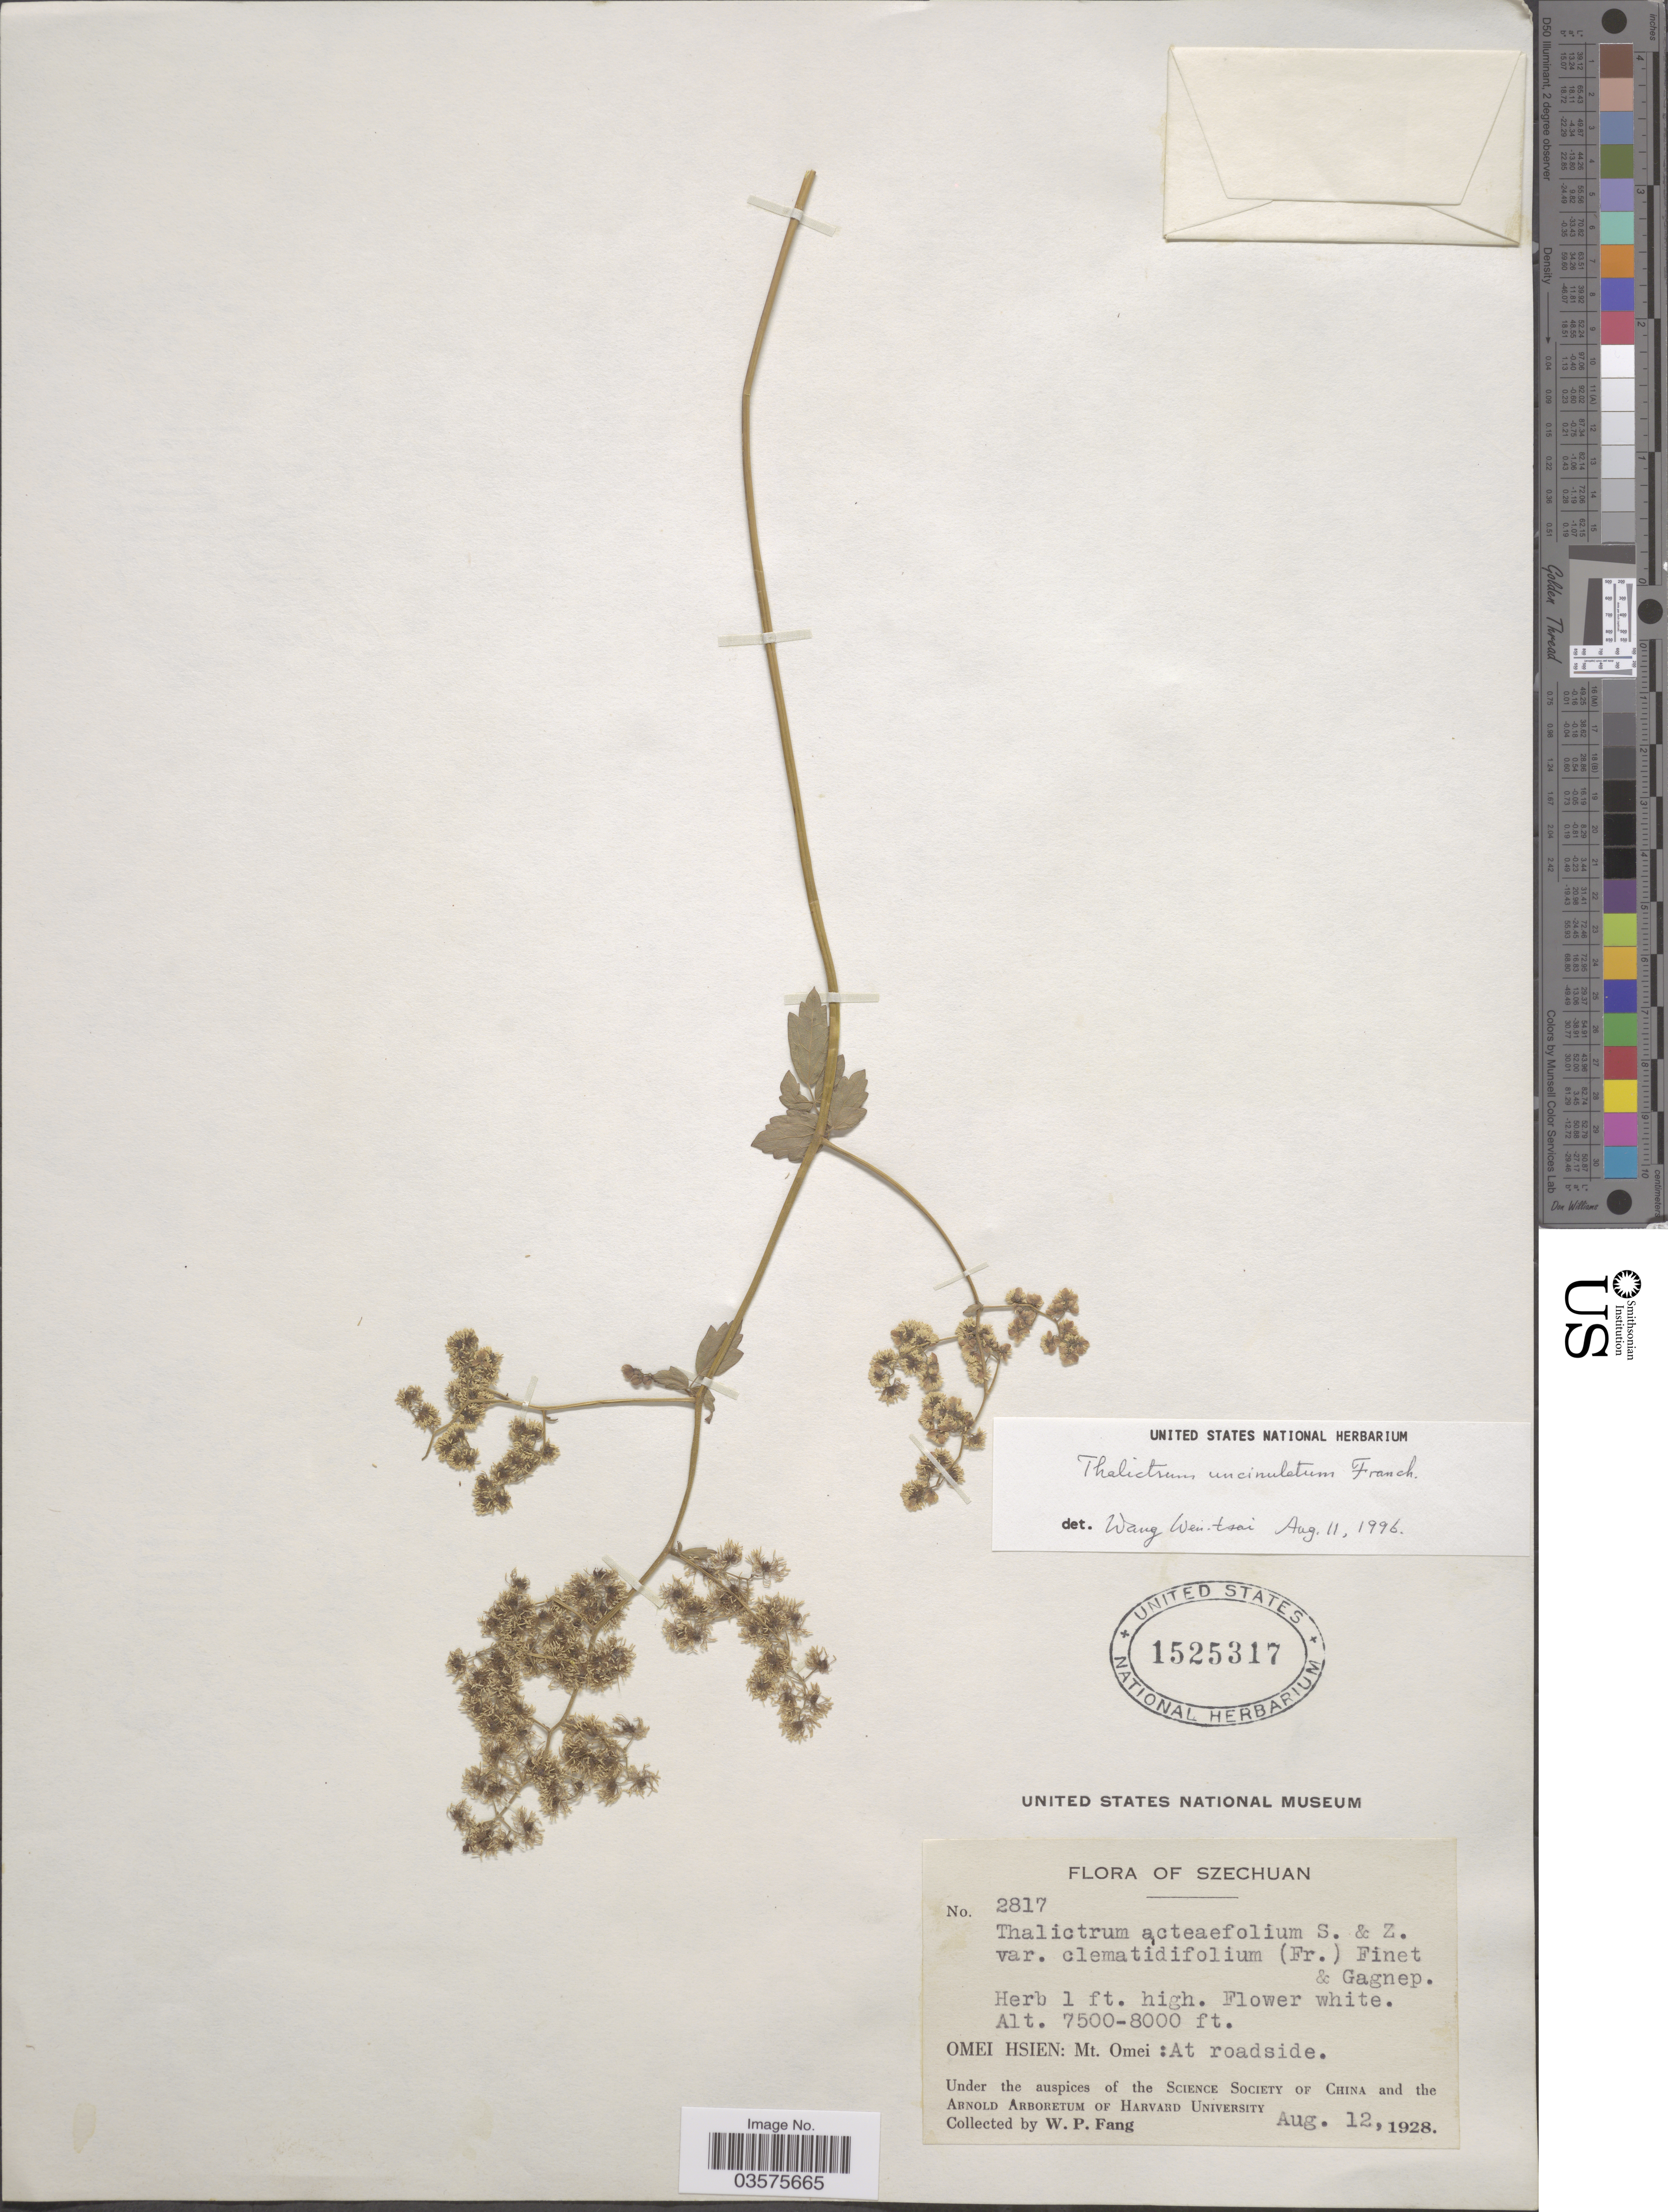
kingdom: Plantae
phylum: Tracheophyta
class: Magnoliopsida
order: Ranunculales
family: Ranunculaceae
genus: Thalictrum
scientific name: Thalictrum uncinulatum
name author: Franch. ex Lecoy.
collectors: W. P. Fang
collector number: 2817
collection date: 1928-08-12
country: China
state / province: Sichuan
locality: Szechuan. Omei Hsien: Mt. Omei.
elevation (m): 2286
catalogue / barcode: US 1525317